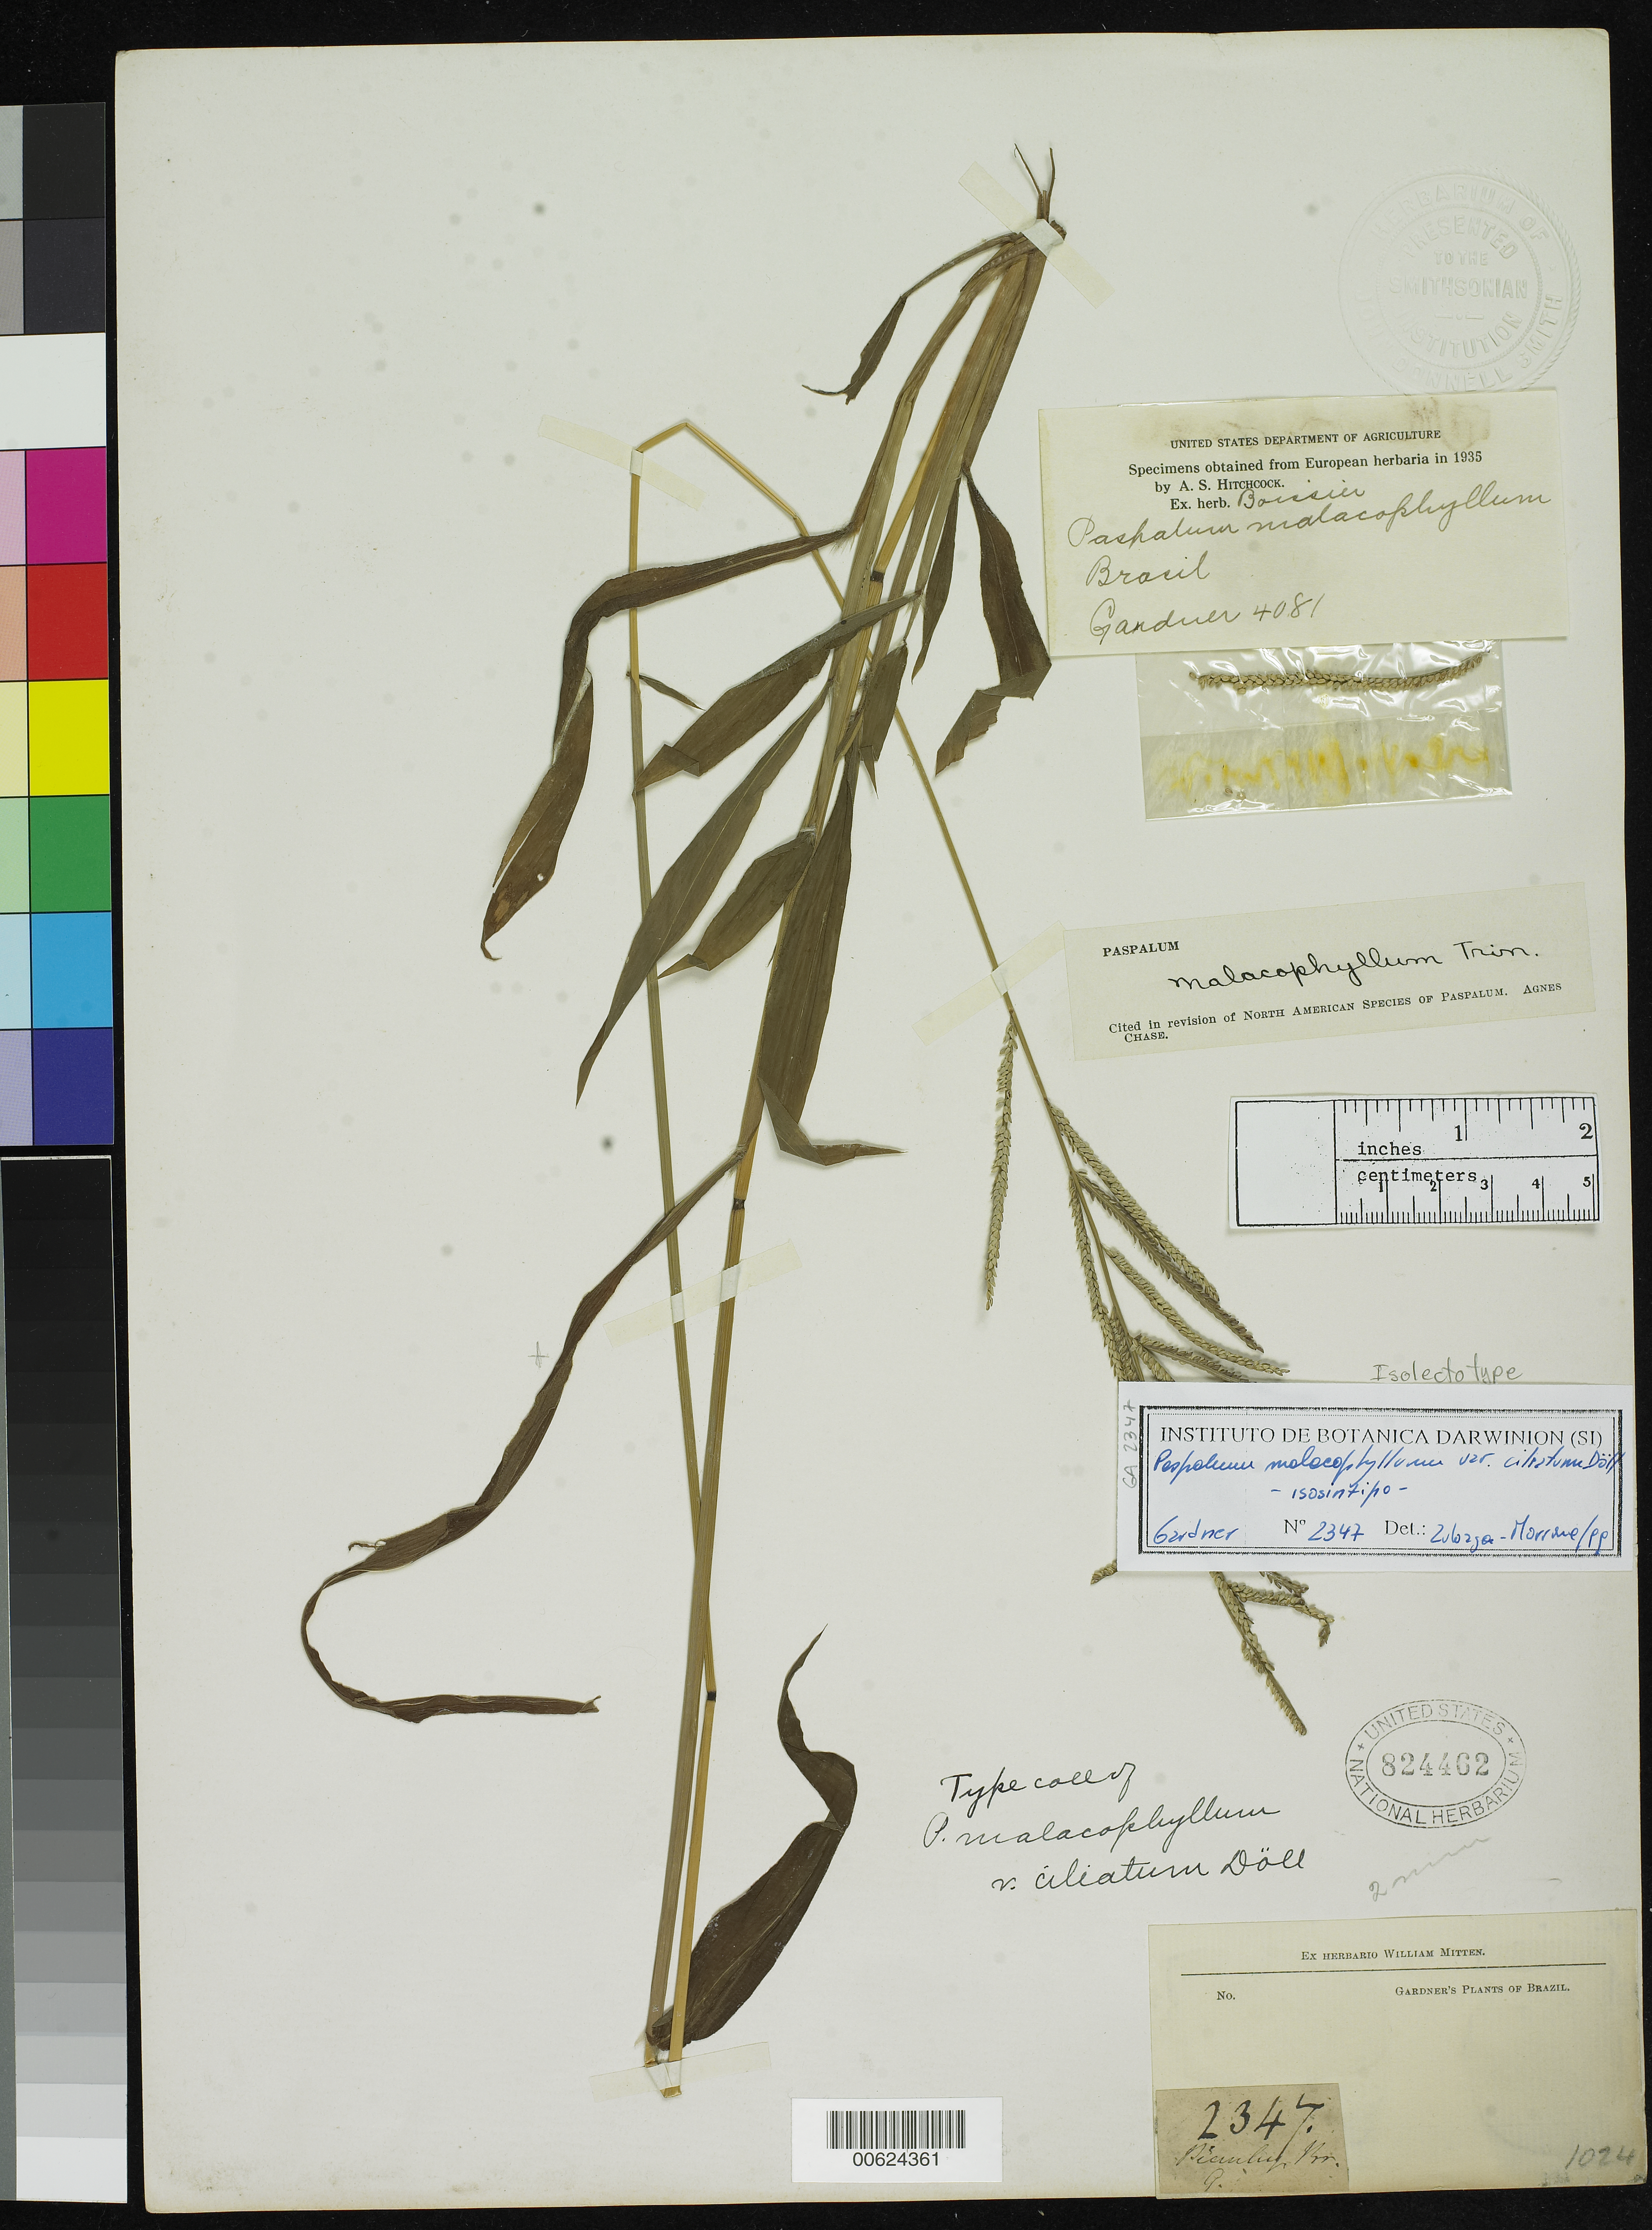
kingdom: Plantae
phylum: Tracheophyta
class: Liliopsida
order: Poales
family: Poaceae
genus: Paspalum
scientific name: Paspalum malacophyllum var. ciliatum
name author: Döll in Mart.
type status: Isolectotype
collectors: G. Gardner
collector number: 2347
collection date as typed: Sep 1846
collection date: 1846-09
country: Brazil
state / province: Piauí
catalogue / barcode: US 824462